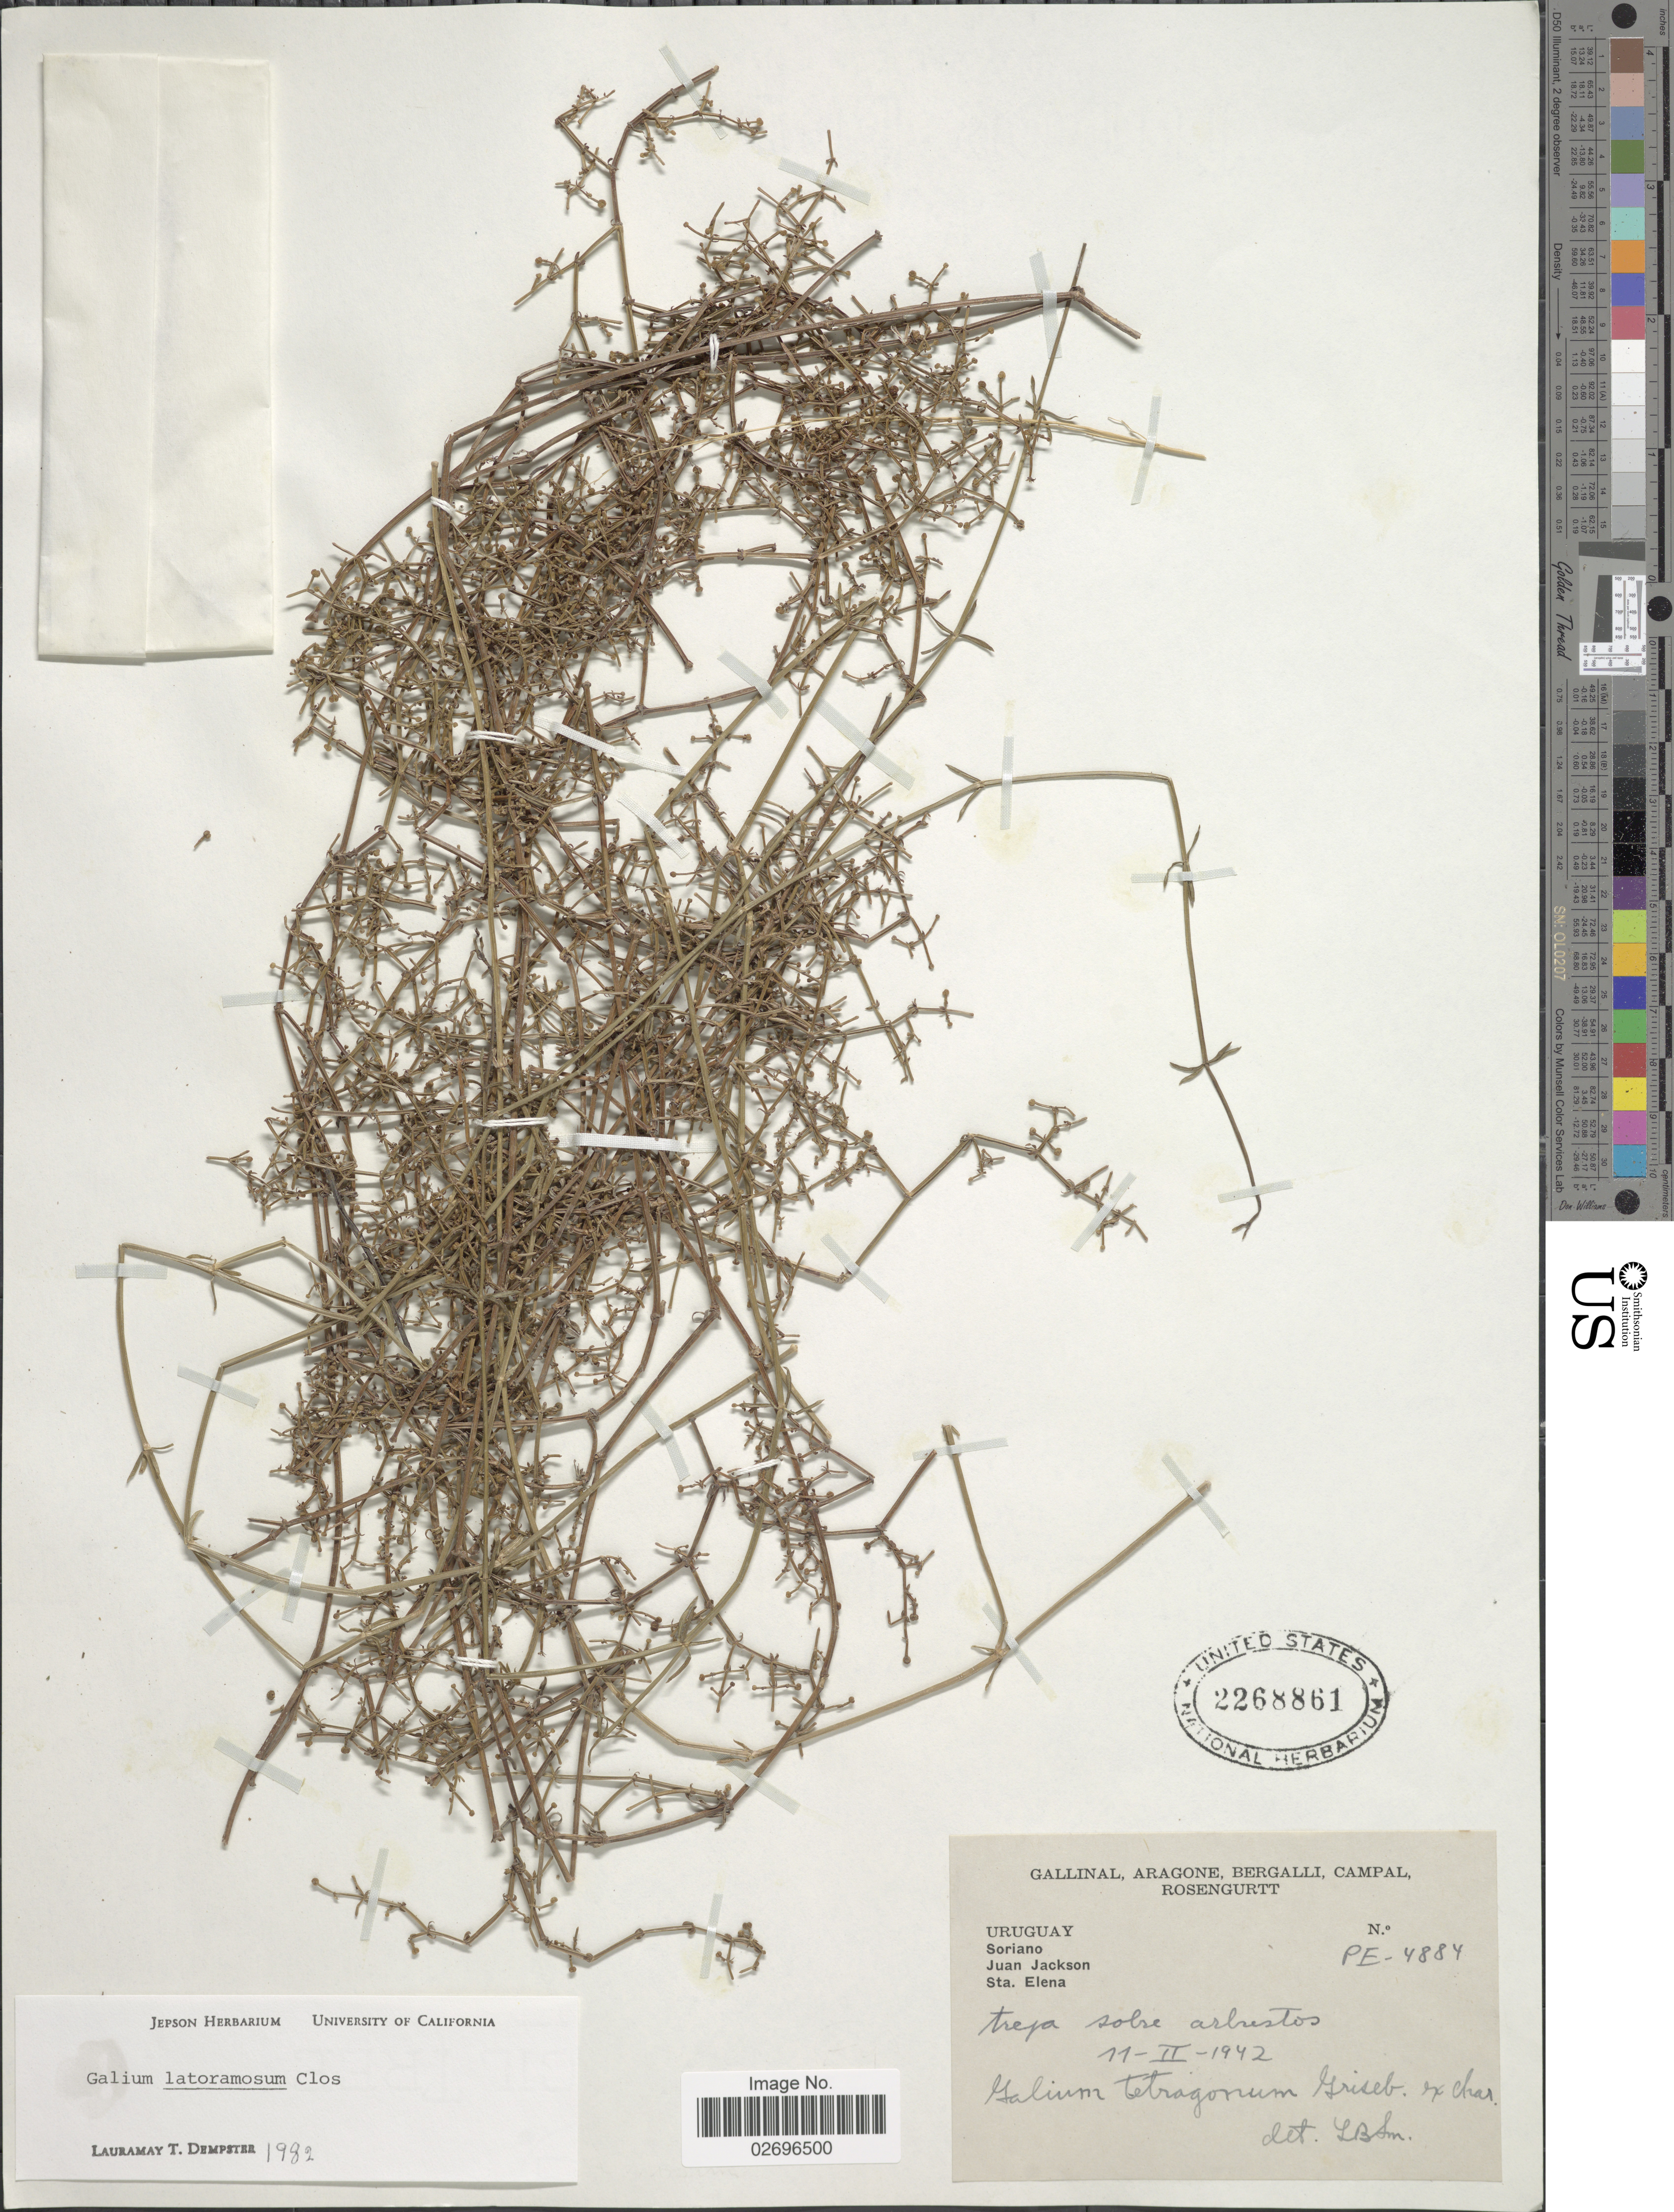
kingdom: Plantae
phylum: Tracheophyta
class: Magnoliopsida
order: Gentianales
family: Rubiaceae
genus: Galium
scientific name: Galium latoramosum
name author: Clos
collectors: -. Gallinal, -- Aragone, -- Bergalli, -- Campal & Rosengurtt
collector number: PE-4884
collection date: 1942-02-11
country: Uruguay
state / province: Soriano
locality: Juan Jackson, Sta Elena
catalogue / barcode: US 2268861